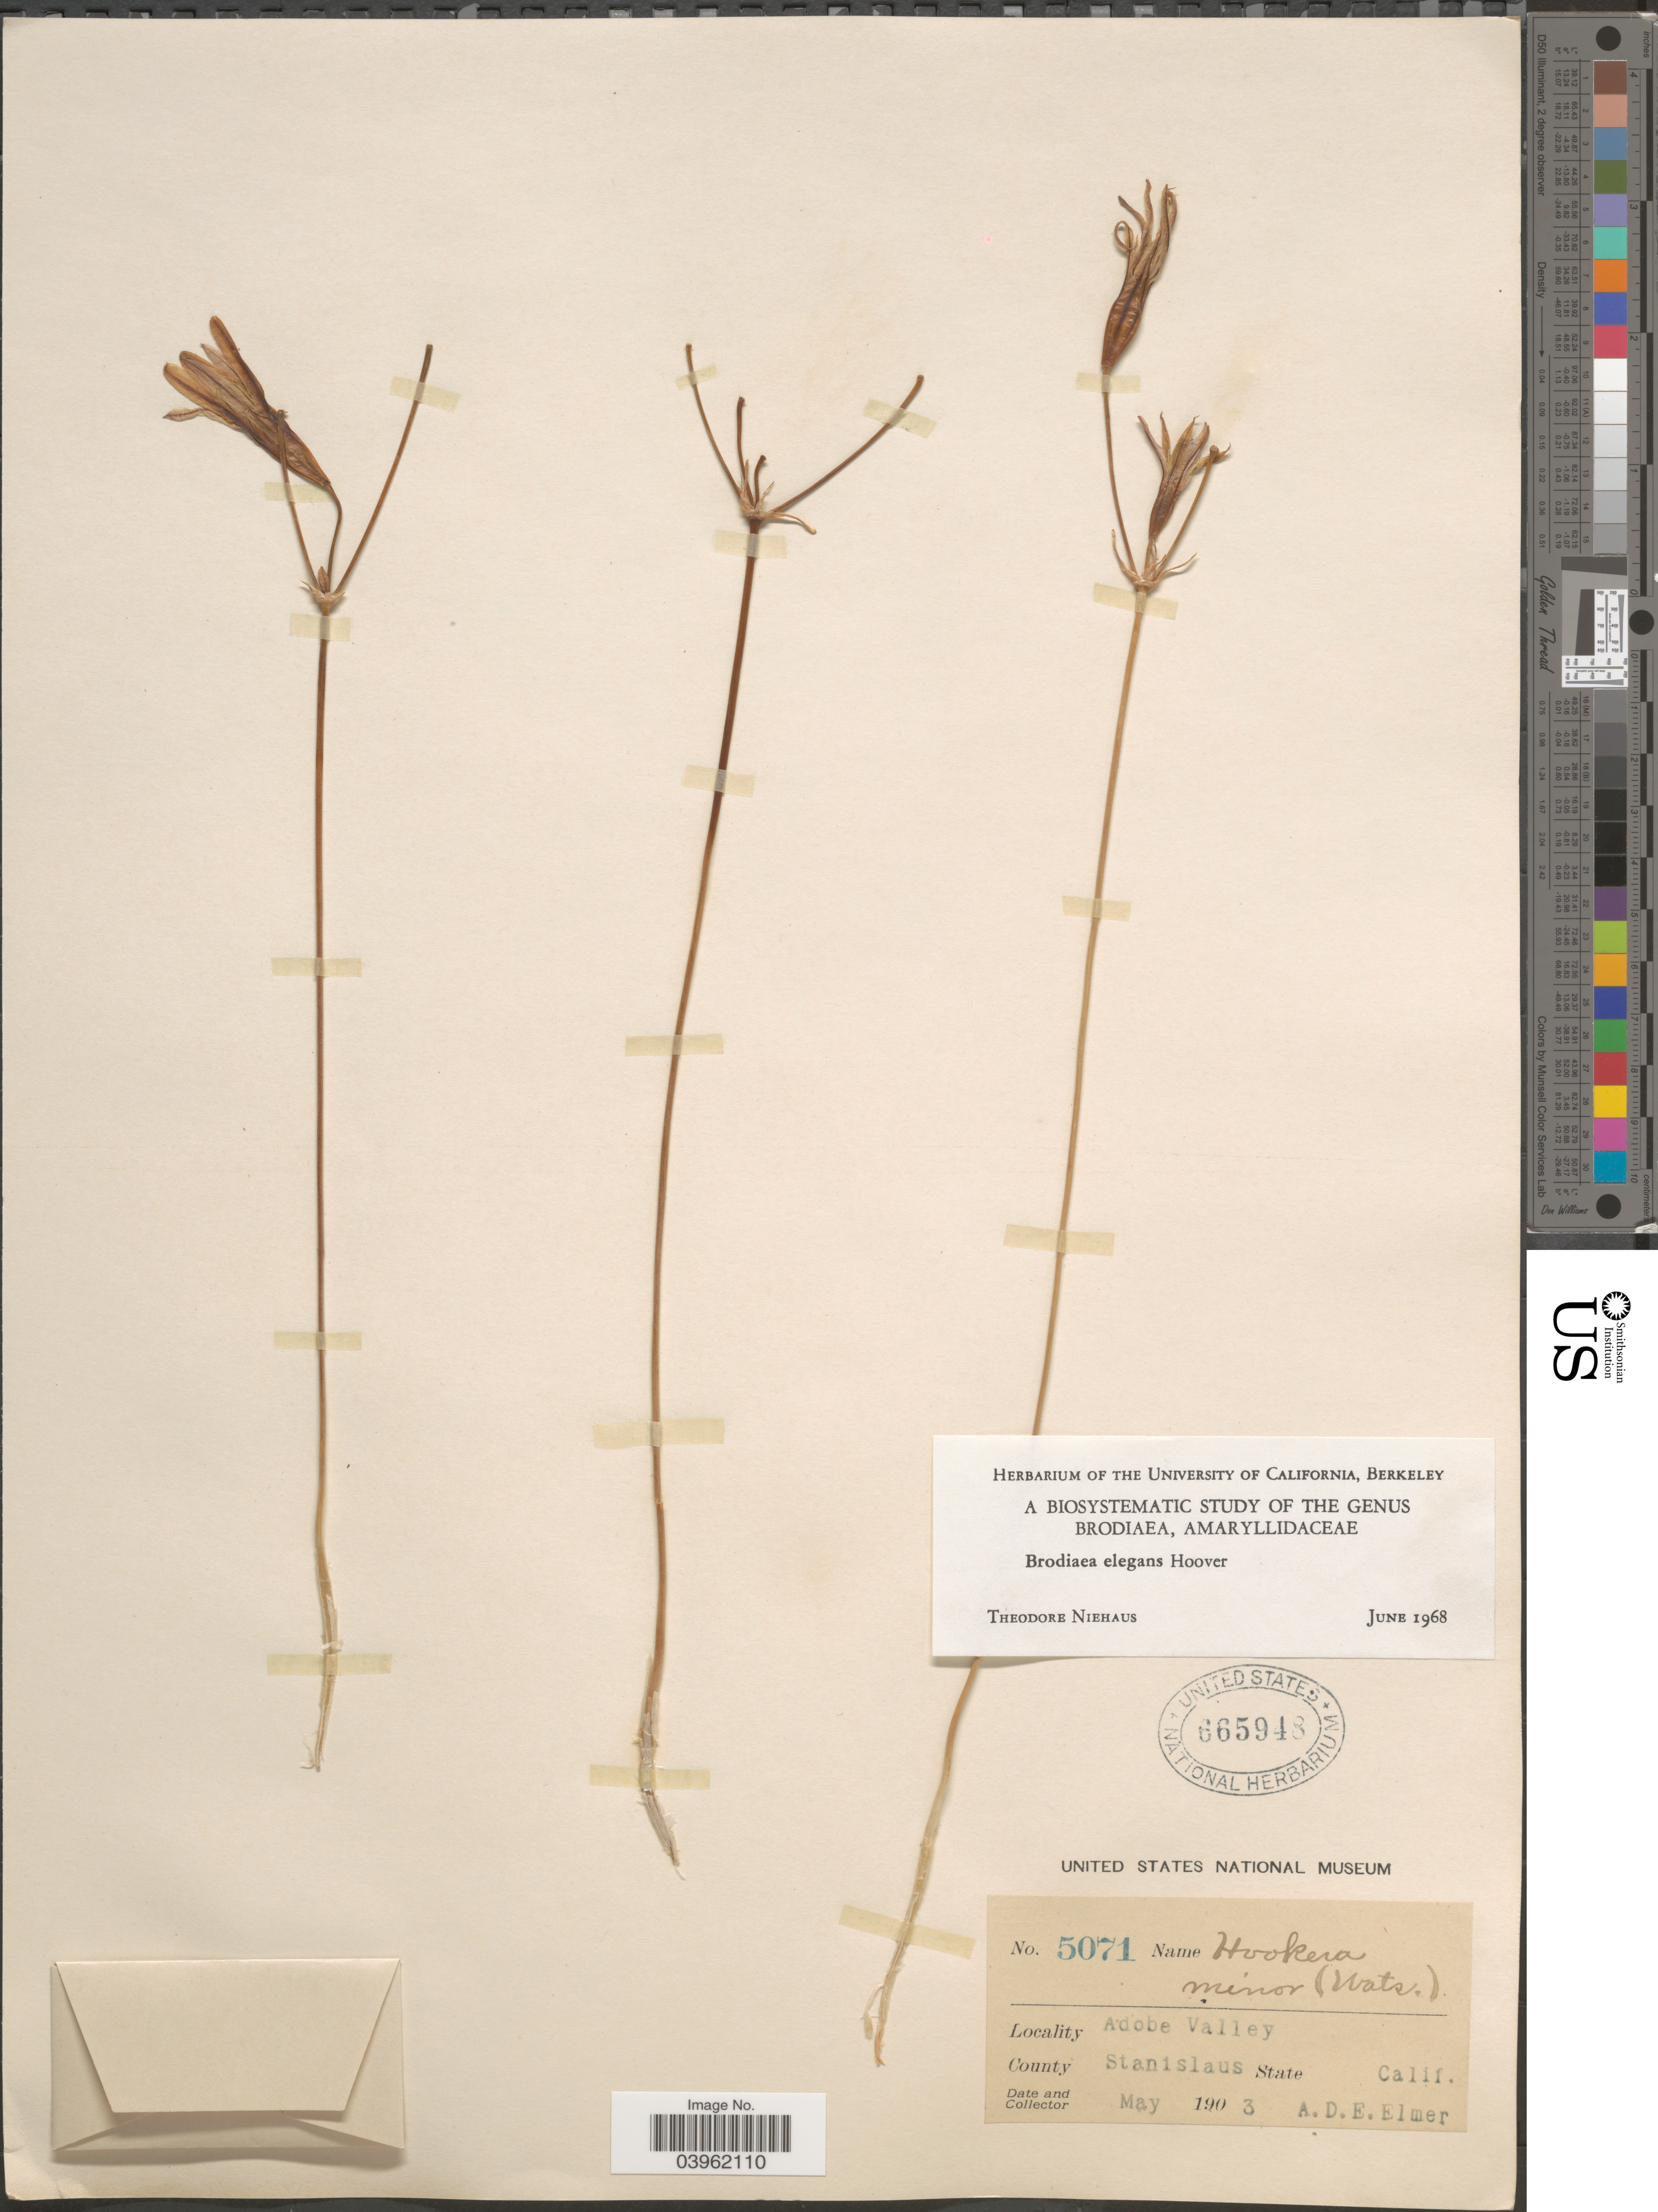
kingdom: Plantae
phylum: Tracheophyta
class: Liliopsida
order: Asparagales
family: Asparagaceae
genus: Brodiaea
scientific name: Brodiaea elegans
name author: Hoover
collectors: A. D. E. Elmer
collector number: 5071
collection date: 1903-05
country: United States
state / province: California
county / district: Stanislaus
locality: Adobe Valley. County Stanislaus.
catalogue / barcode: US 665948